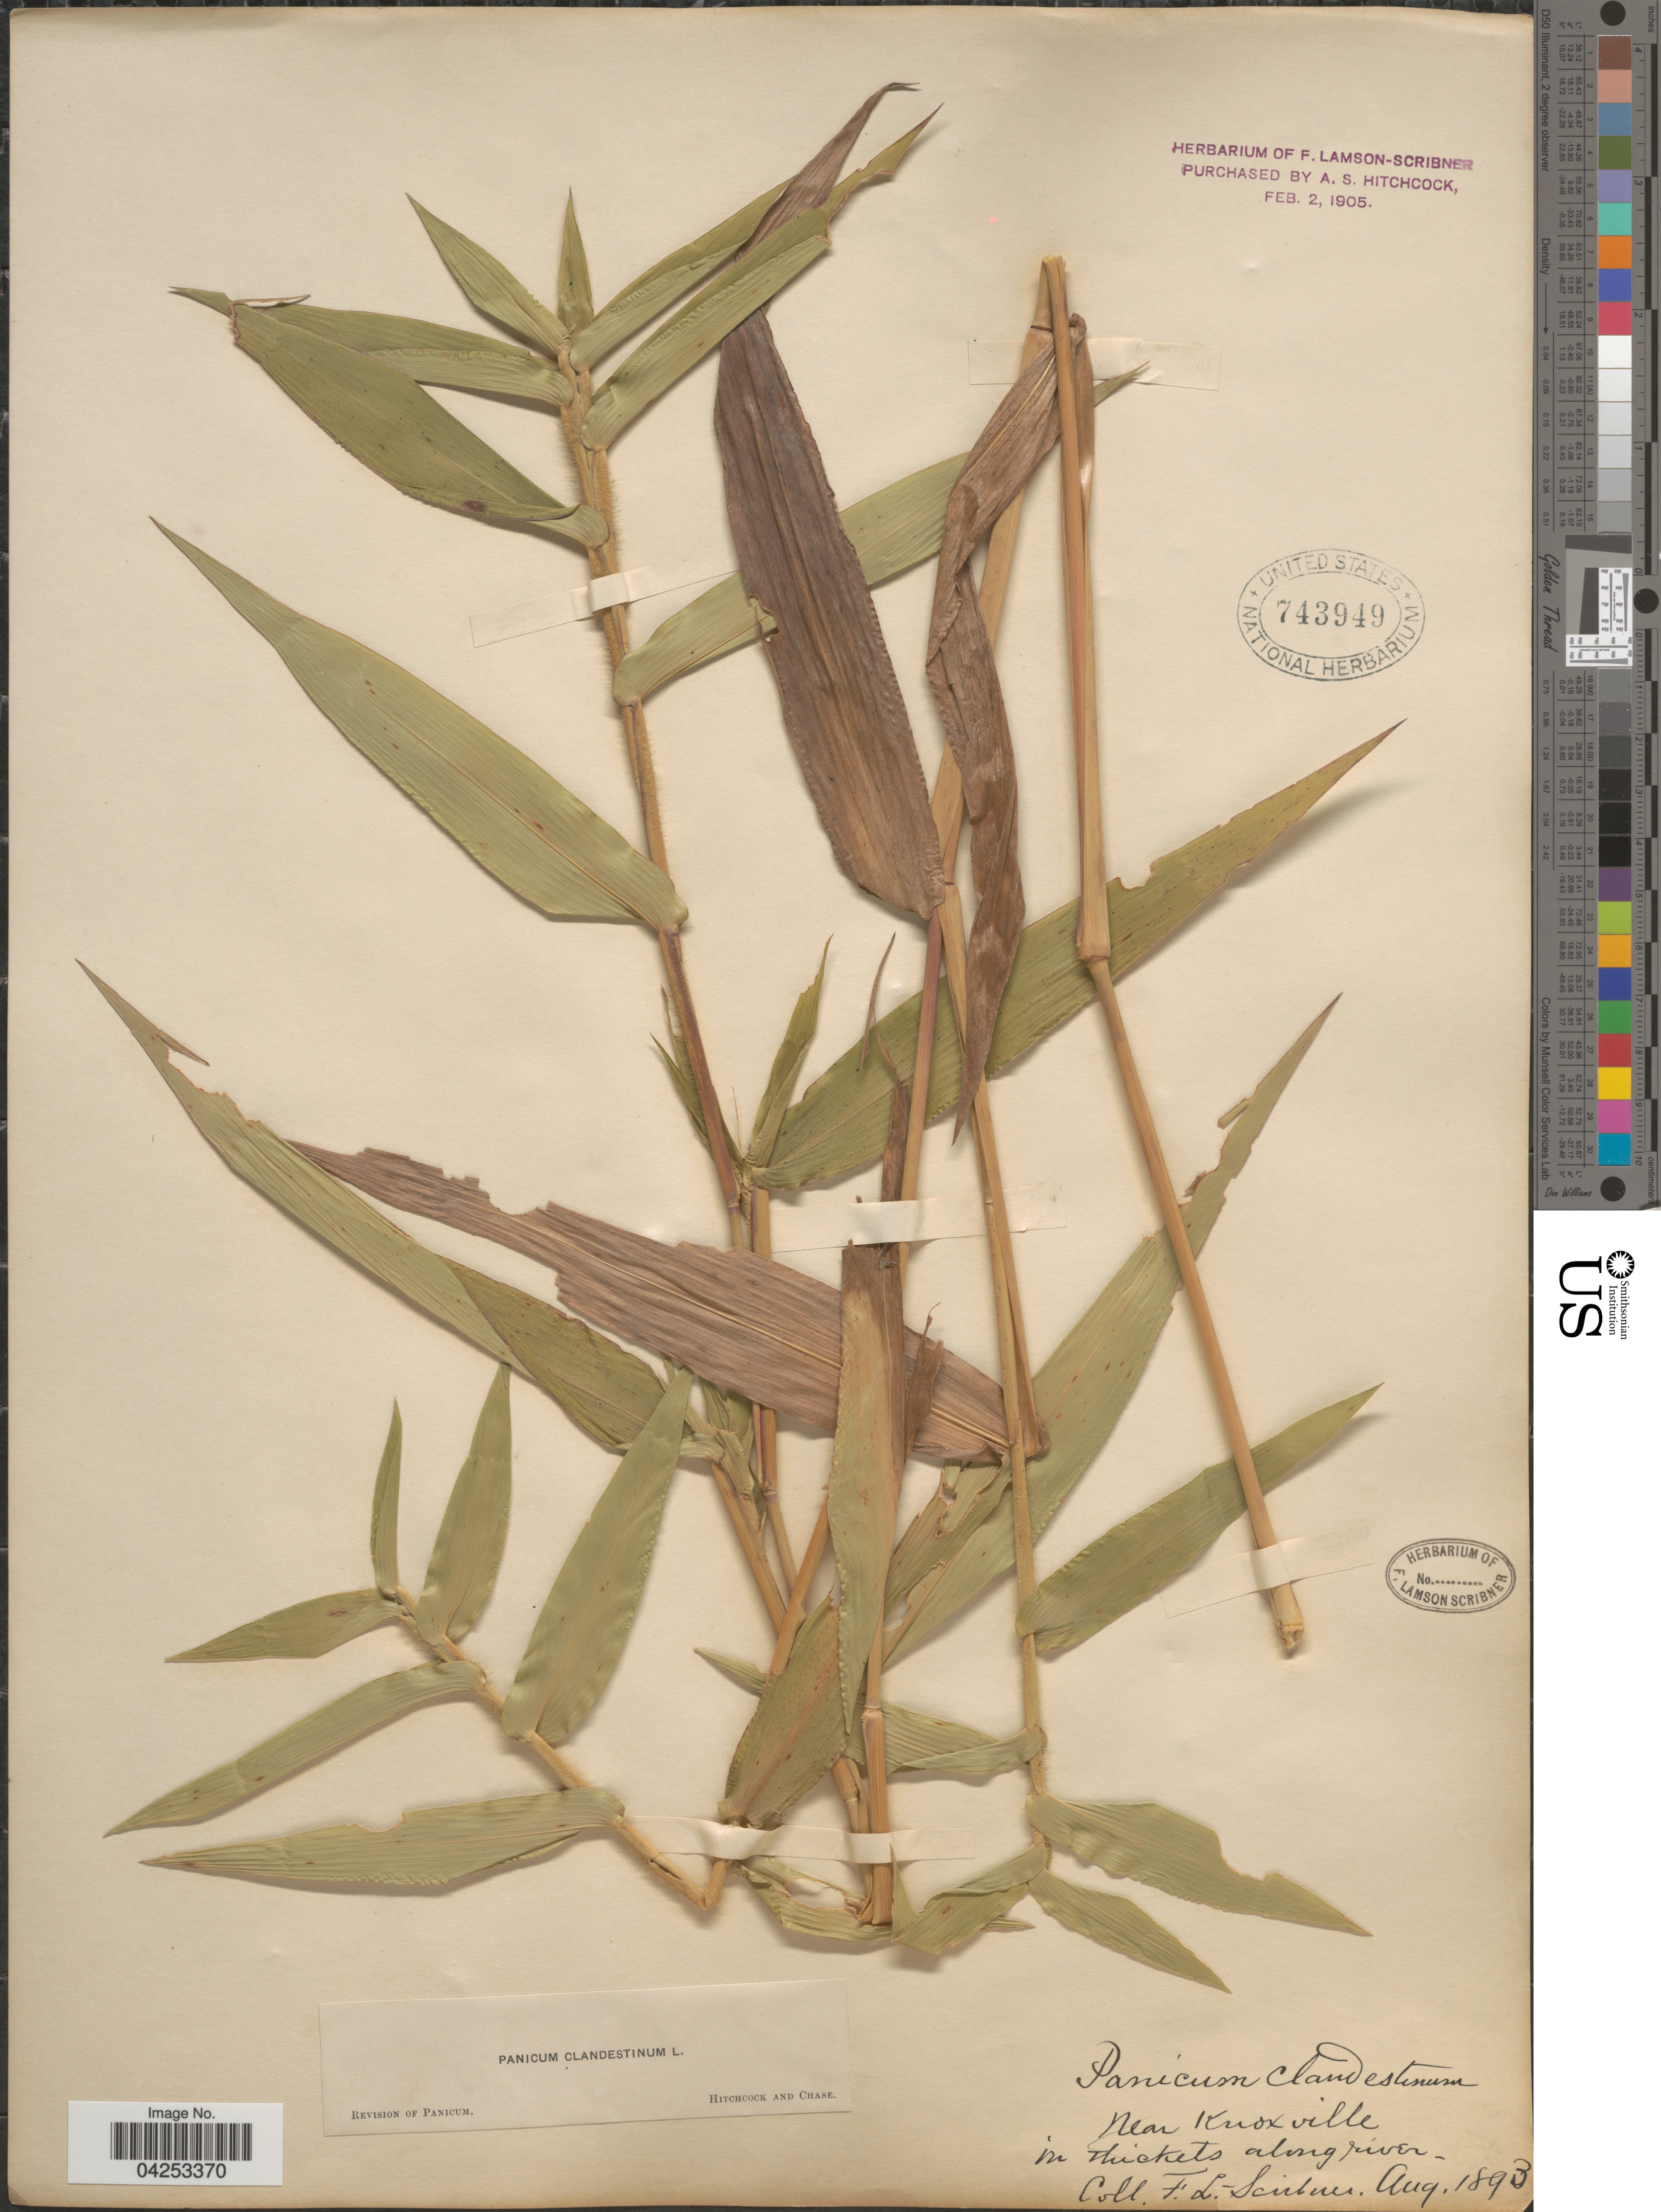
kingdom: Plantae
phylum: Tracheophyta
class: Liliopsida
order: Poales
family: Poaceae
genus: Dichanthelium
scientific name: Dichanthelium clandestinum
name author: (L.) Gould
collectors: F. Lamson-Scribner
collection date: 1893-08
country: United States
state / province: Tennessee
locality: Near Knoxville in thickets along river.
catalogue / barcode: US 743949